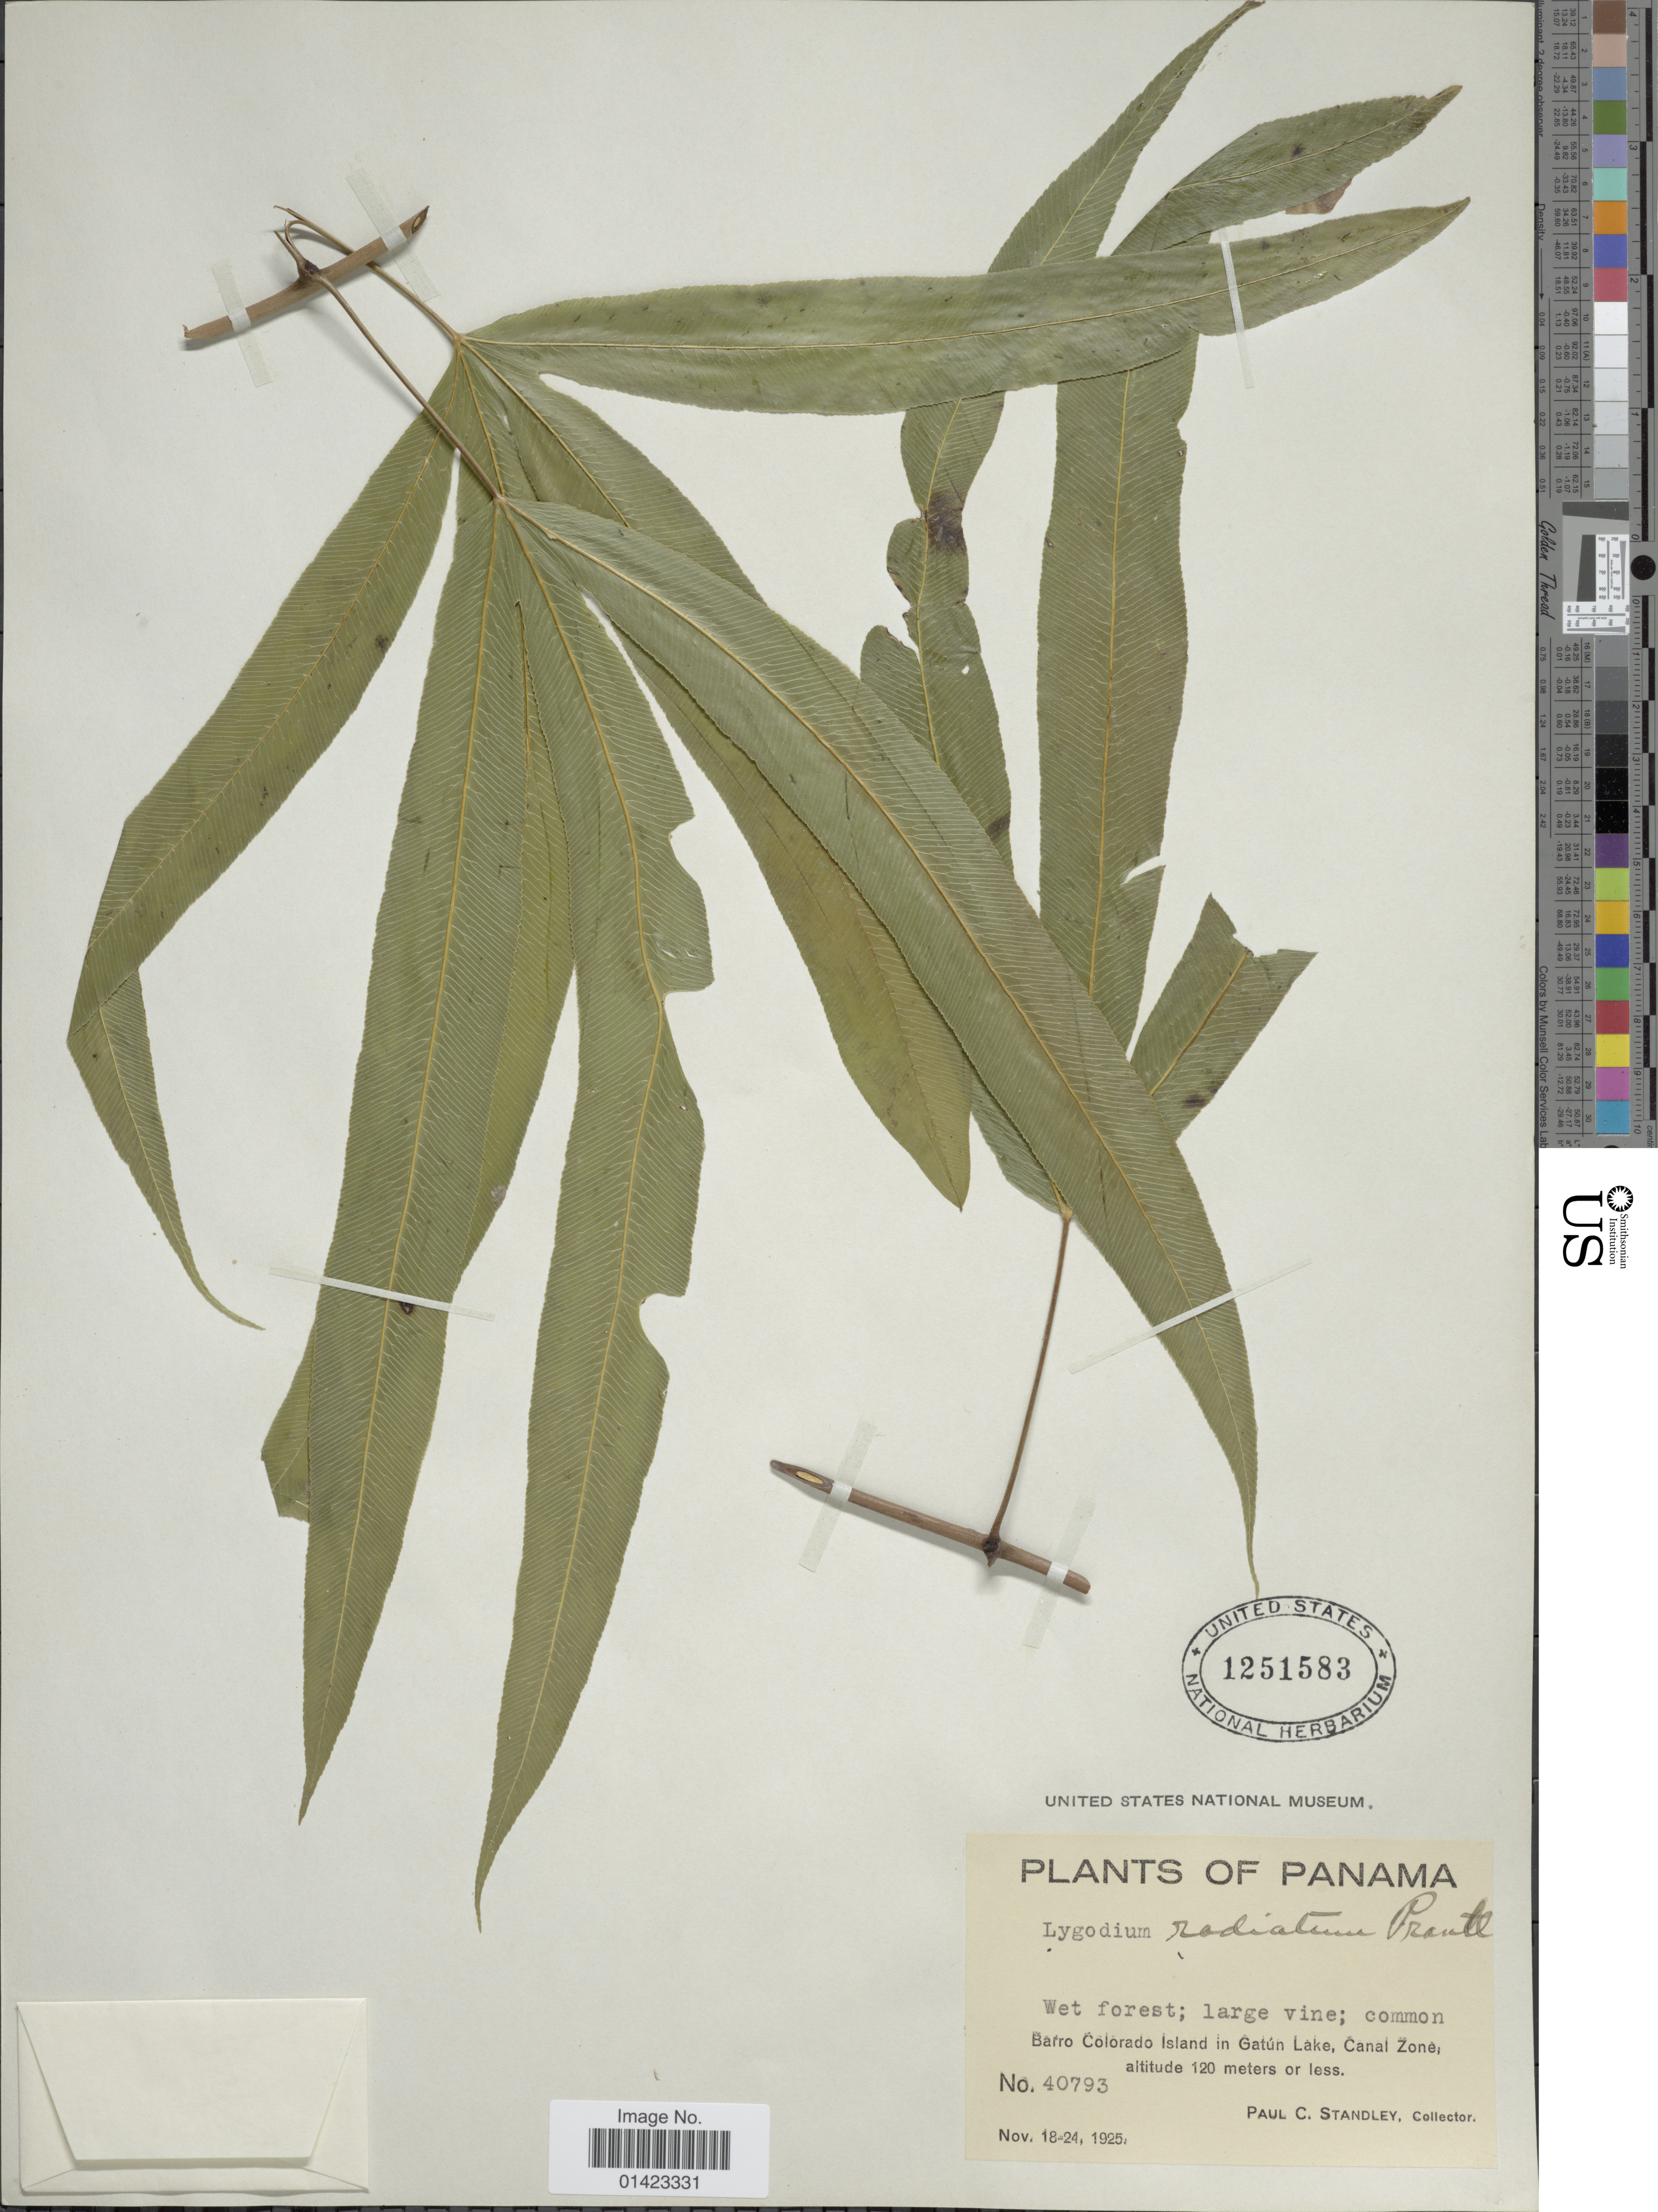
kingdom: Plantae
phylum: Tracheophyta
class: Polypodiopsida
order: Schizaeales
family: Lygodiaceae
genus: Lygodium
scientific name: Lygodium radiatum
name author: Prantl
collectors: P. C. Standley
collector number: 40793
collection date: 1925-11-18/1925-11-24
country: Panama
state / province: Panamá Oeste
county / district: Canal Zone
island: Barro Colorado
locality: Barro Colorado Island in Gatún Lake, Canal Zone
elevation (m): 120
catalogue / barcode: US 1251583